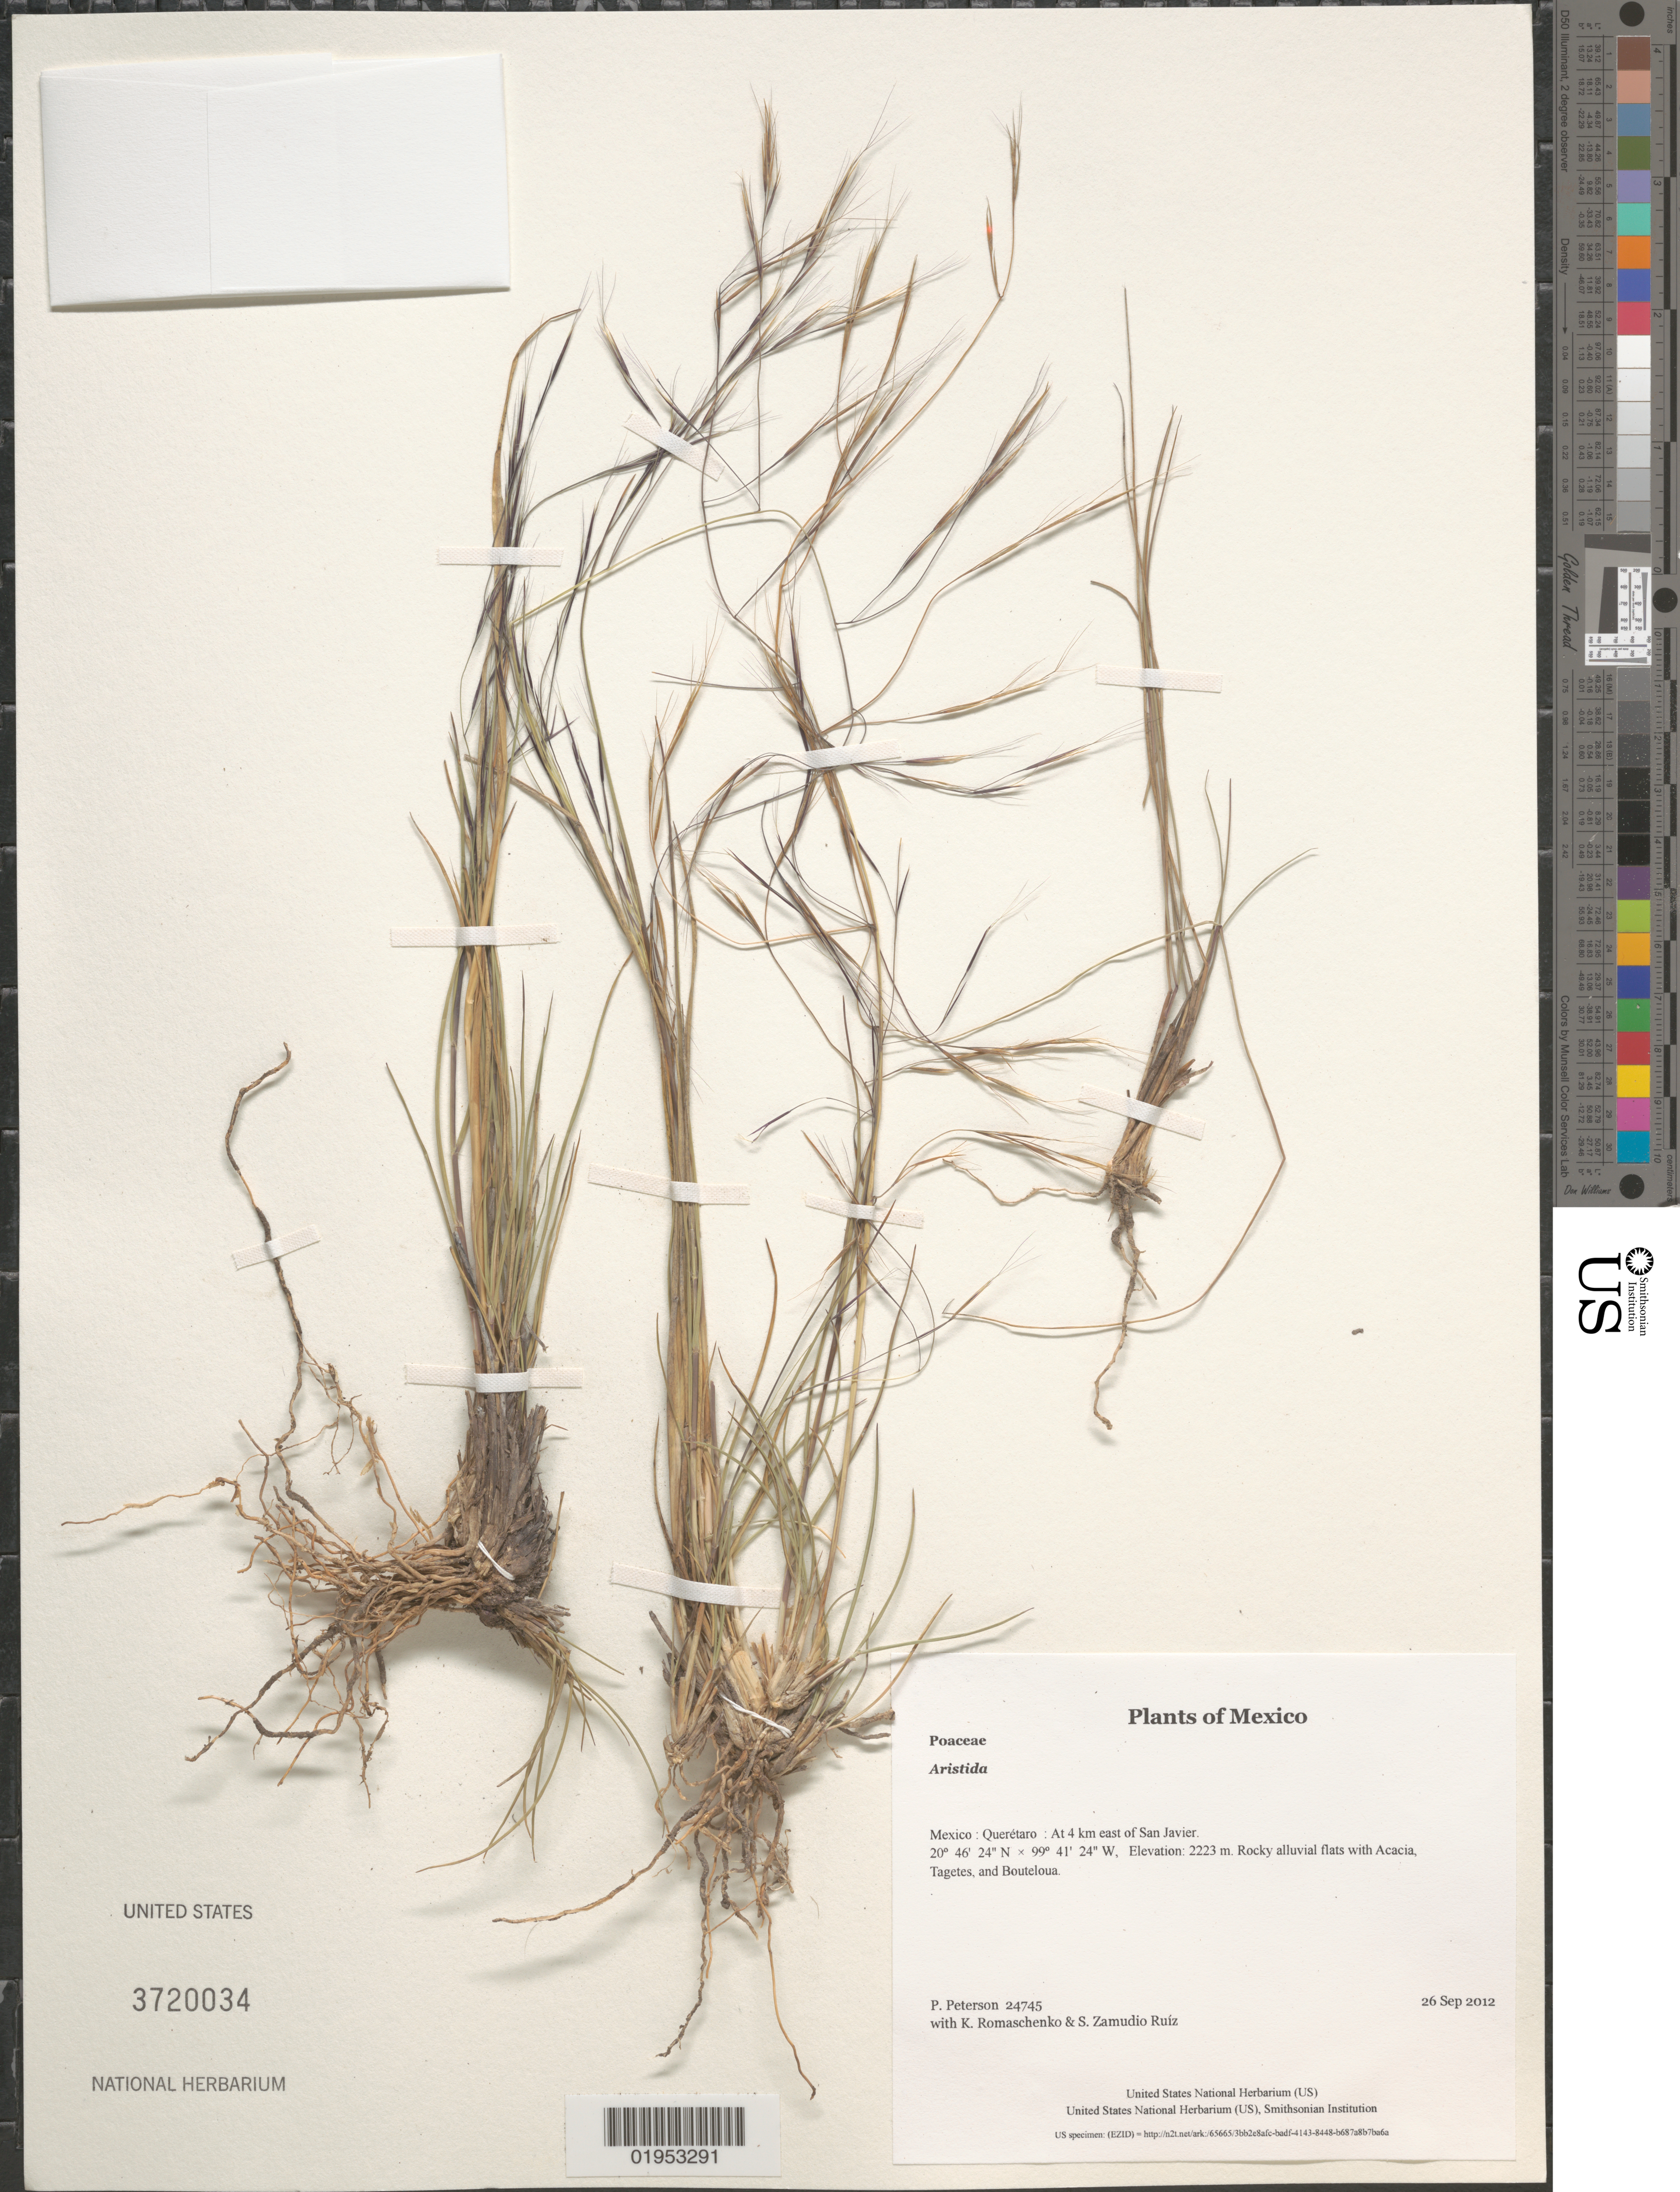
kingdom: Plantae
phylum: Tracheophyta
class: Liliopsida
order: Poales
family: Poaceae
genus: Aristida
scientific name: Aristida sp.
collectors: P. M. Peterson, K. Romaschenko & S. Zamudio Ruíz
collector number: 24745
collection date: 2012-09-26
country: Mexico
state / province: Querétaro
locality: At 4 km east of San Javier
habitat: Rocky alluvial flats with Acacia, Tagetes, and Bouteloua.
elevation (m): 2223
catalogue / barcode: US 3720034